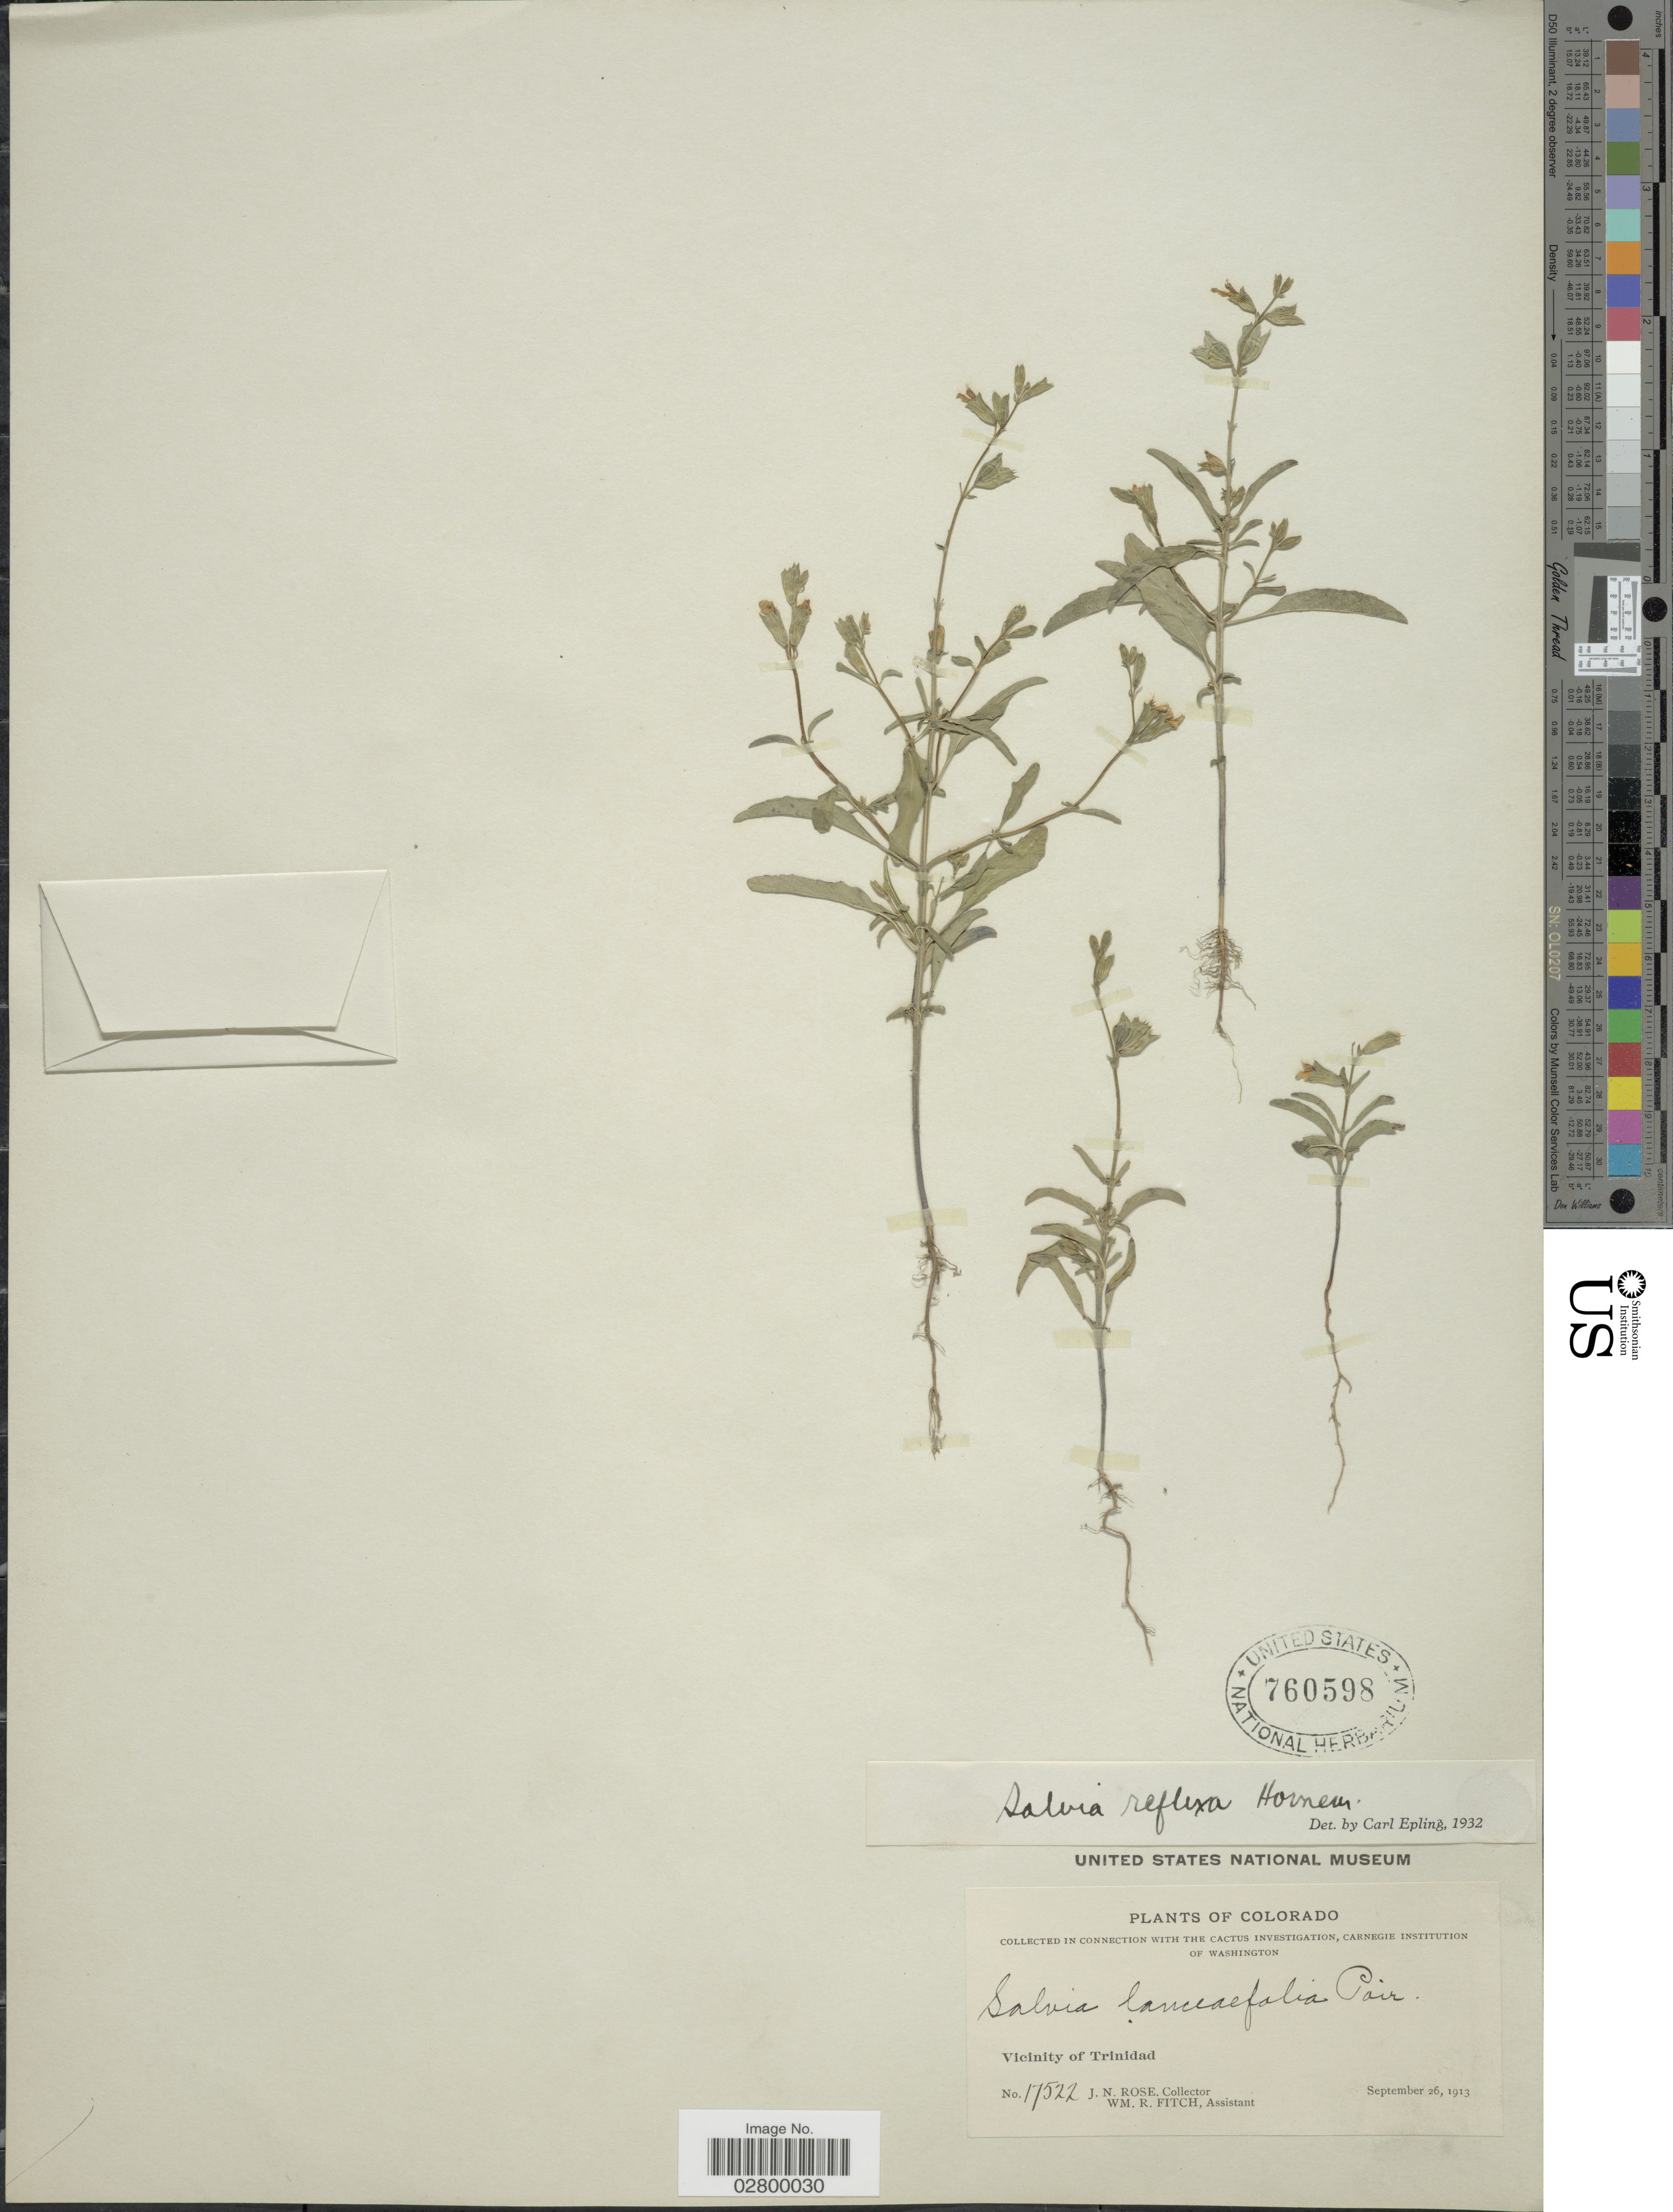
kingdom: Plantae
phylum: Tracheophyta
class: Magnoliopsida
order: Lamiales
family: Lamiaceae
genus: Salvia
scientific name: Salvia reflexa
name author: Hornem.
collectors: J. N. Rose & W. R. Fitch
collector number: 17522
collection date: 1913-09-26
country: United States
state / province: Colorado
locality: Vicinity of Trinidad.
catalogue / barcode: US 760598